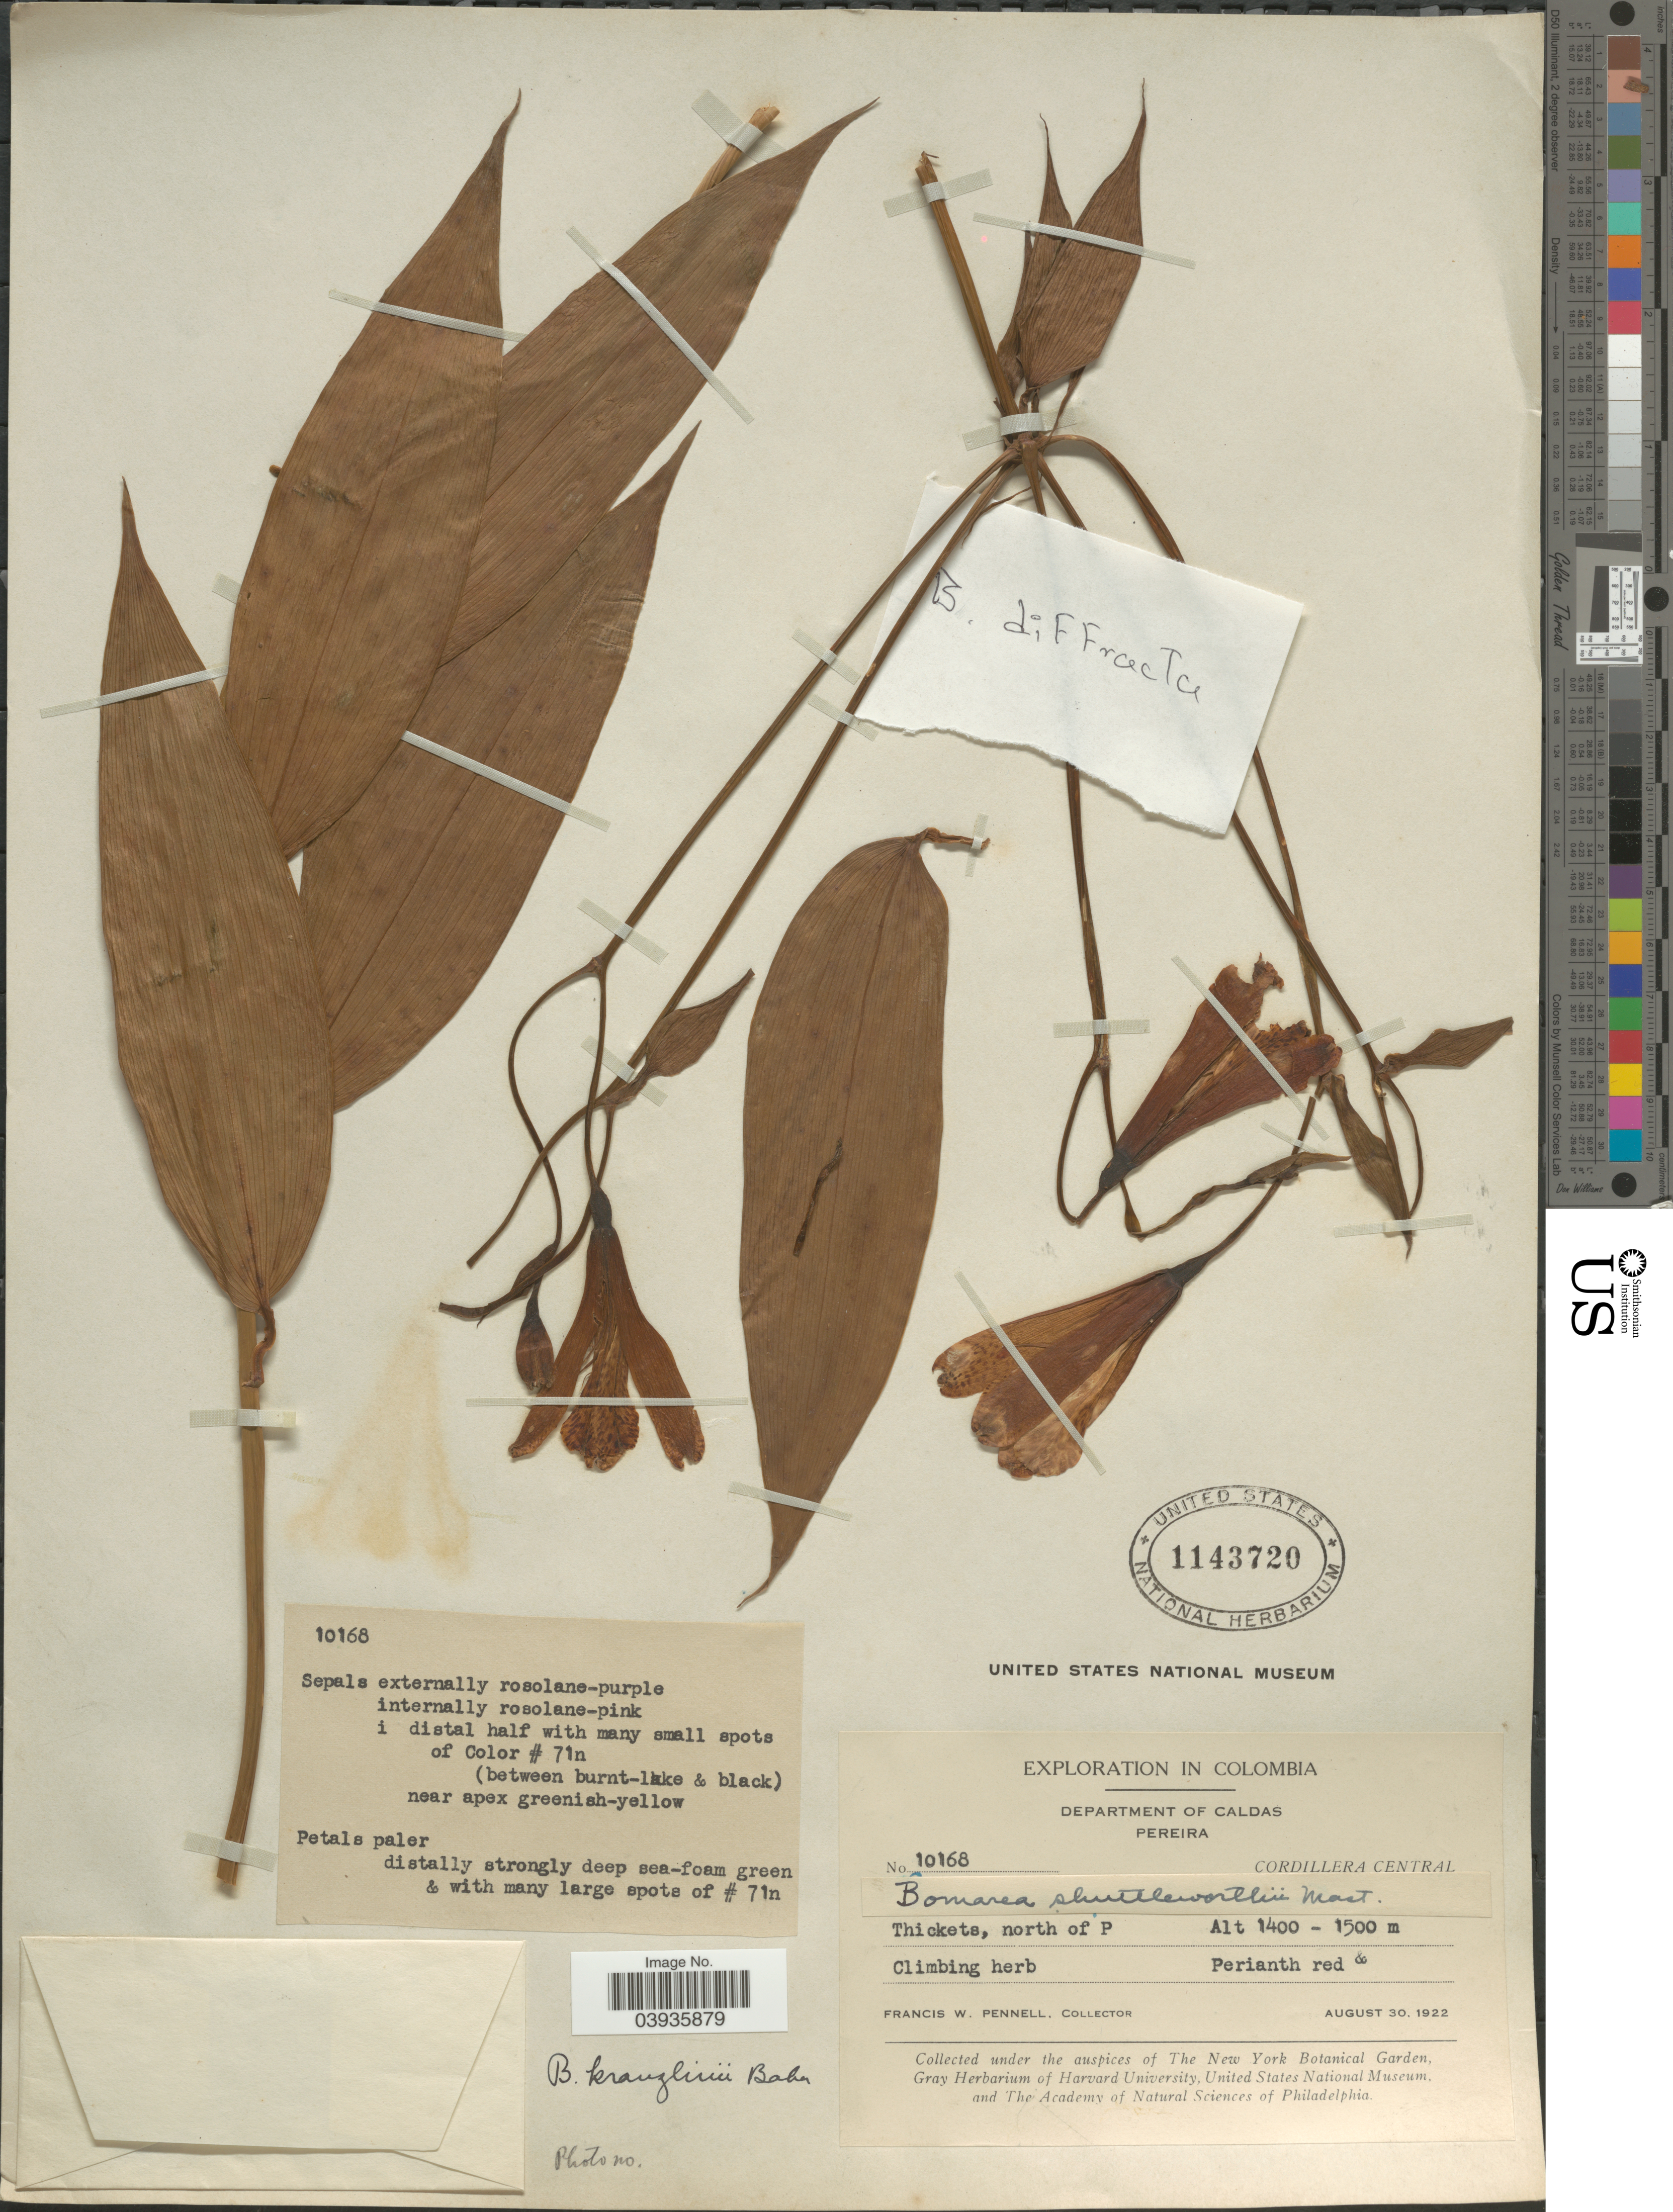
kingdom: Plantae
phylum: Tracheophyta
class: Liliopsida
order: Liliales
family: Alstroemeriaceae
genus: Bomarea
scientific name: Bomarea diffracta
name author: Baker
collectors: F. W. Pennell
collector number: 10168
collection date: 1922-08-30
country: Colombia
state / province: Caldas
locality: Department of Caldas. Pereira. Cordillera Central.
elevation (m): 1400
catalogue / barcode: US 1143720